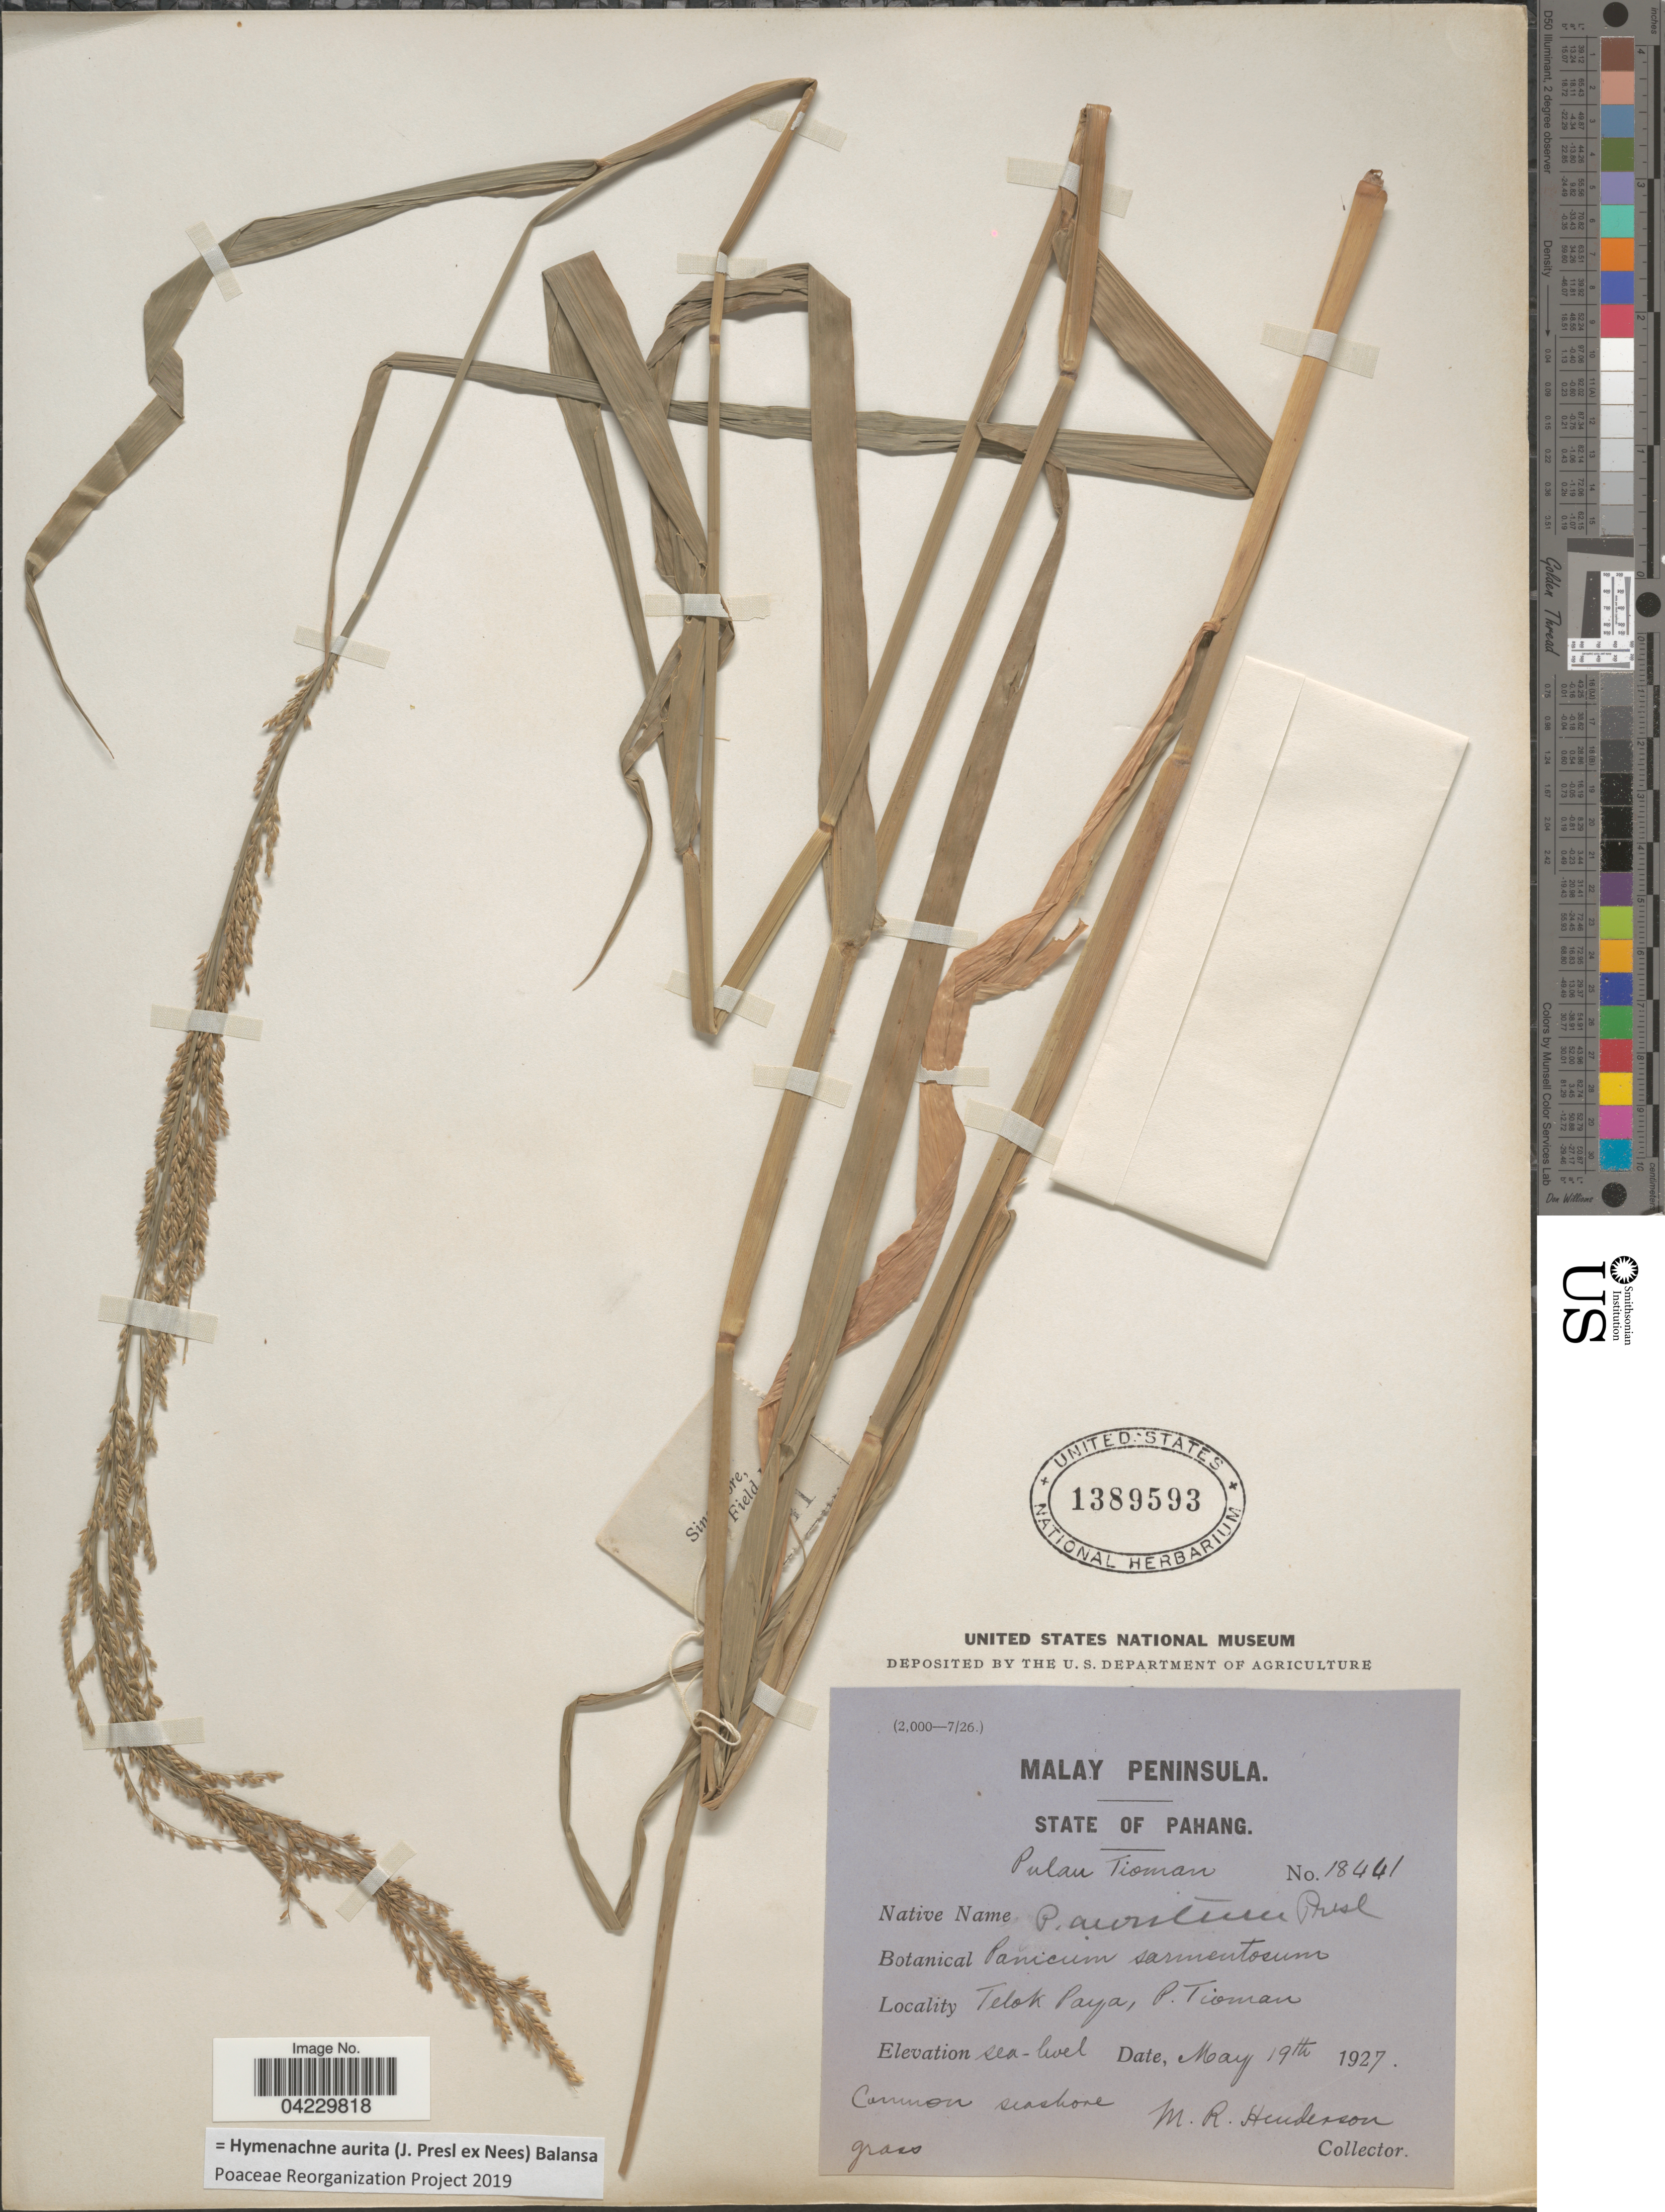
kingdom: Plantae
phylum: Tracheophyta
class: Liliopsida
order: Poales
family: Poaceae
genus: Hymenachne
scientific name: Hymenachne aurita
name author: (J. Presl ex Nees) Balansa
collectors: M. Henderson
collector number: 18441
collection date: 1927-05-19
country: Malaysia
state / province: Pahang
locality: Malay Peninsula. Telok Paya, P. Tioman. Common seashore.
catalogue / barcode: US 1389593